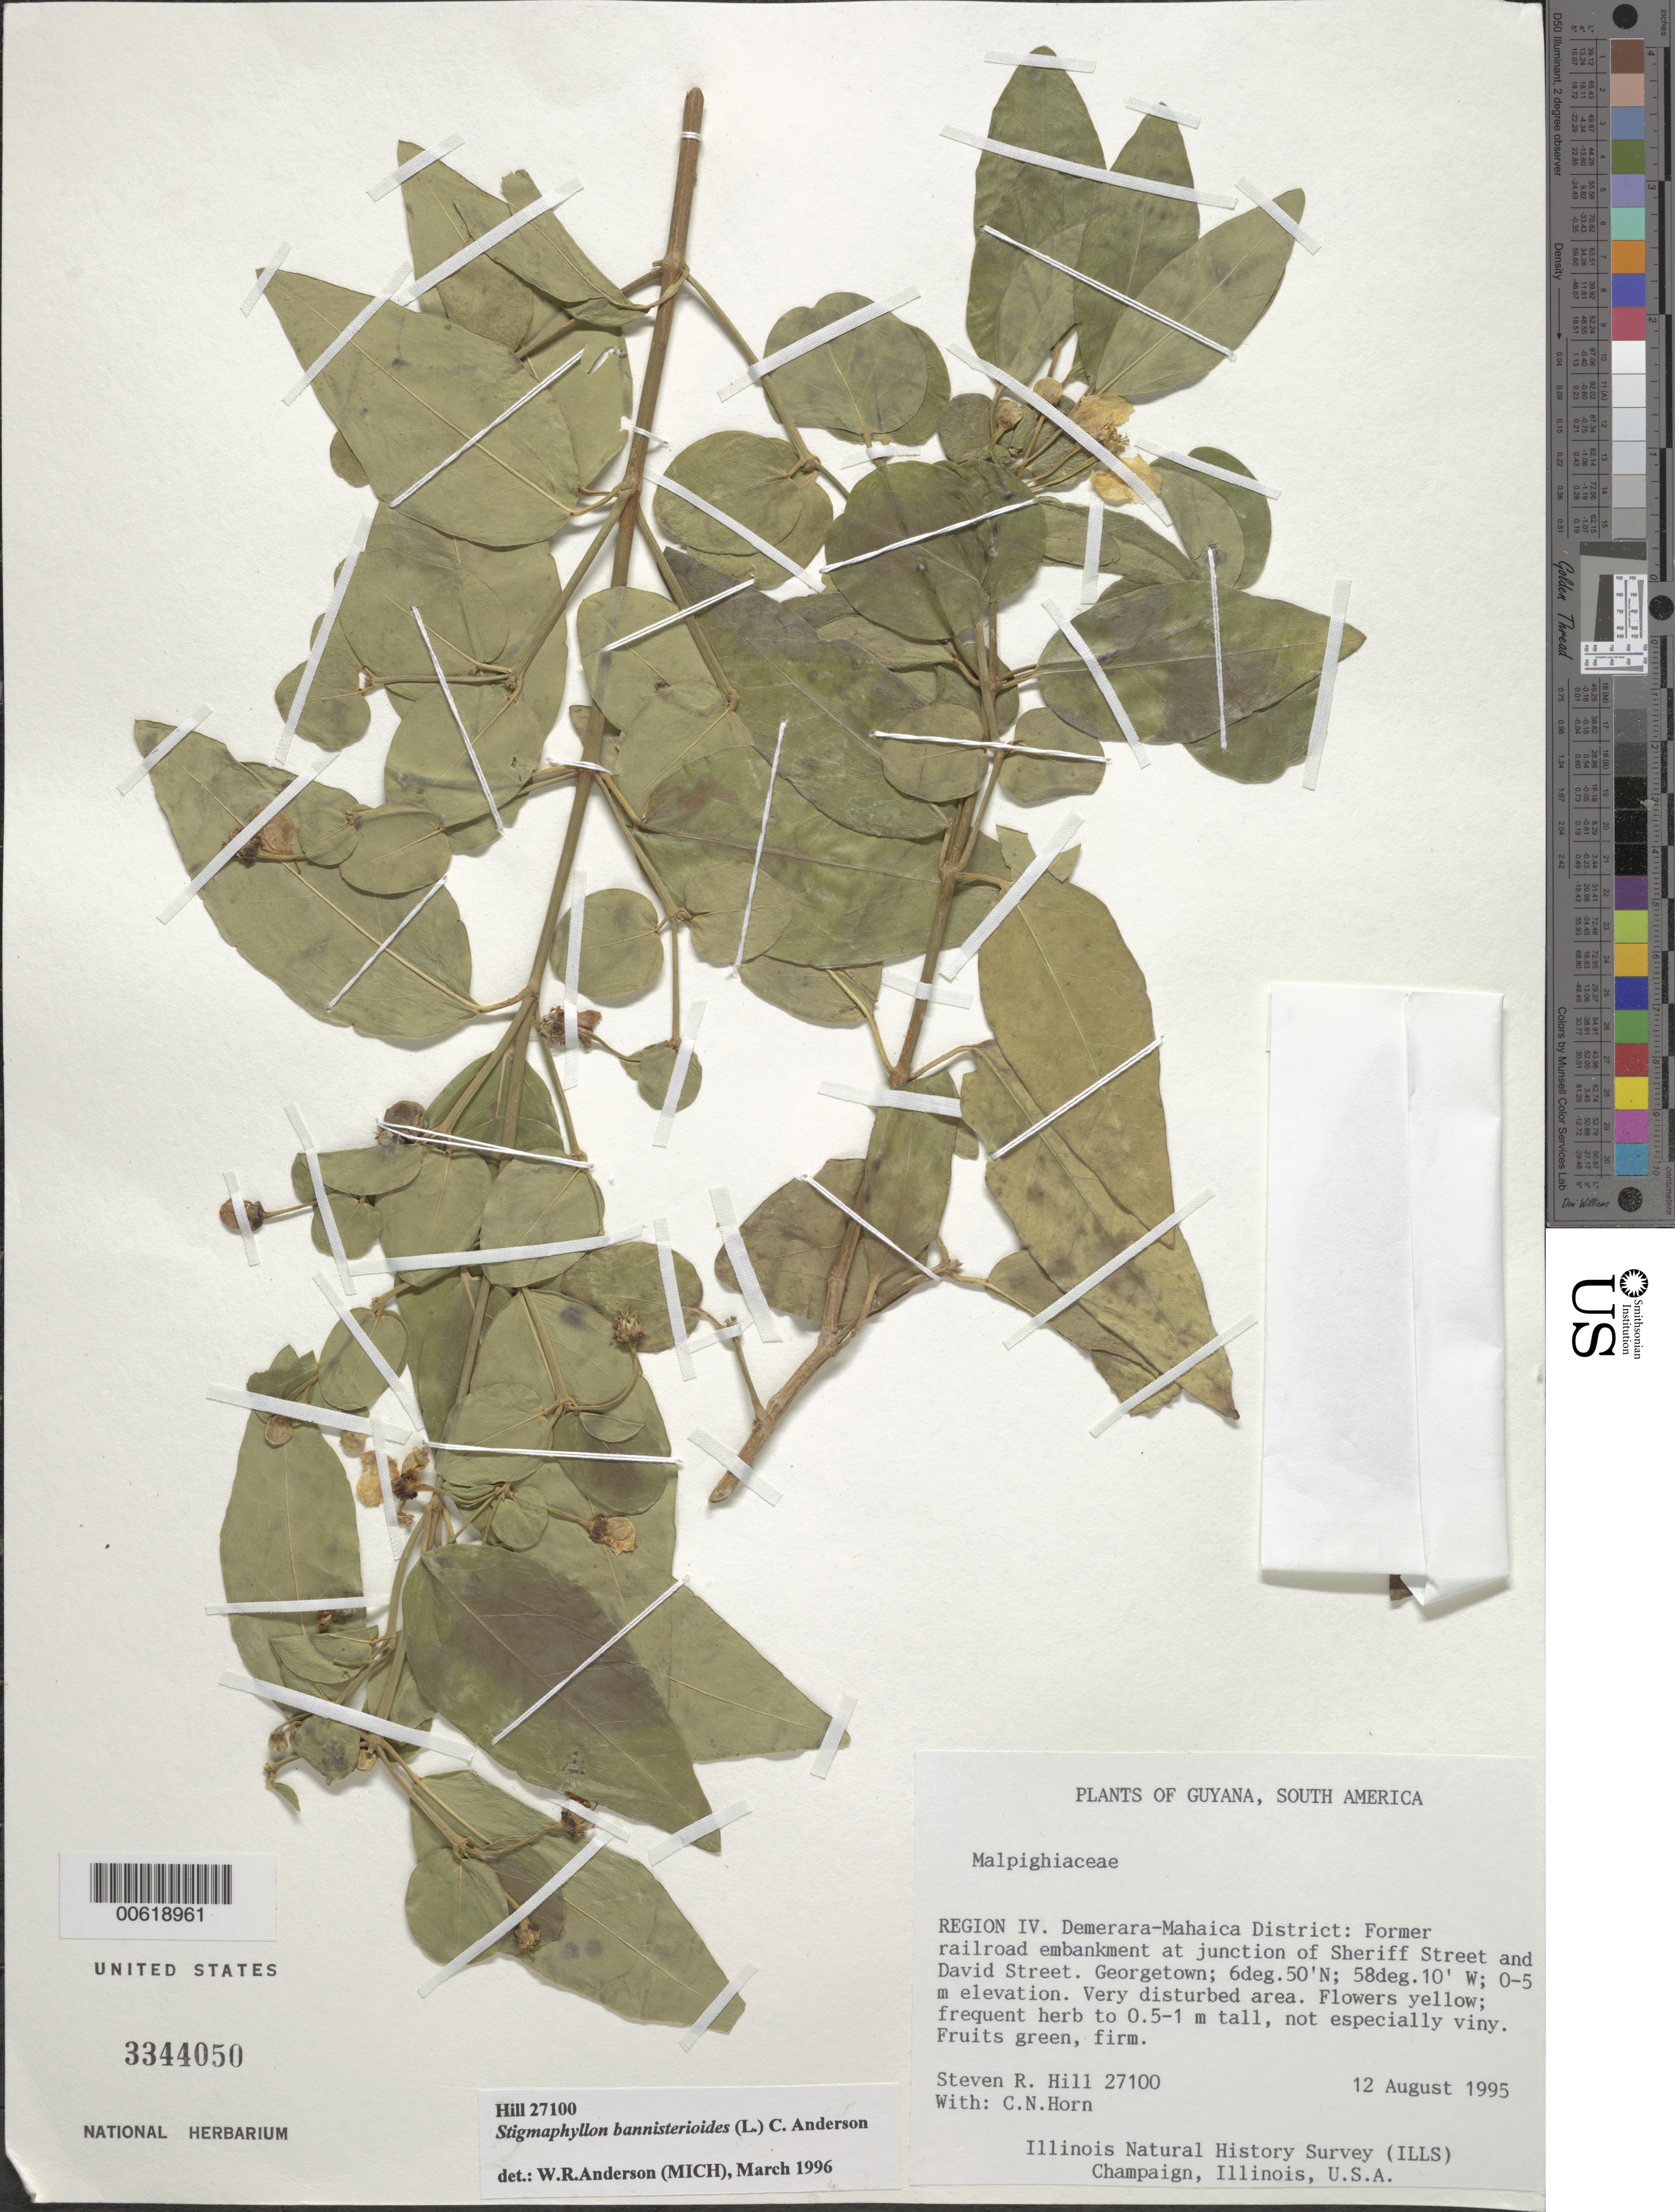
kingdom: Plantae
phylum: Tracheophyta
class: Magnoliopsida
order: Malpighiales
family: Malpighiaceae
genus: Stigmaphyllon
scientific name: Stigmaphyllon bannisterioides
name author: (L.) C.E. Anderson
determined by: Anderson, W. R., (MICH), University of Michigan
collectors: S. R. Hill & C. N. Horn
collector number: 27100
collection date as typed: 12-Aug-95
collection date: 1995-08-12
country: Guyana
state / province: Demerara-Mahaica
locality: Georgetown, junction of Sheriff Street & David Street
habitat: Disturbed area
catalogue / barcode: US 3344050